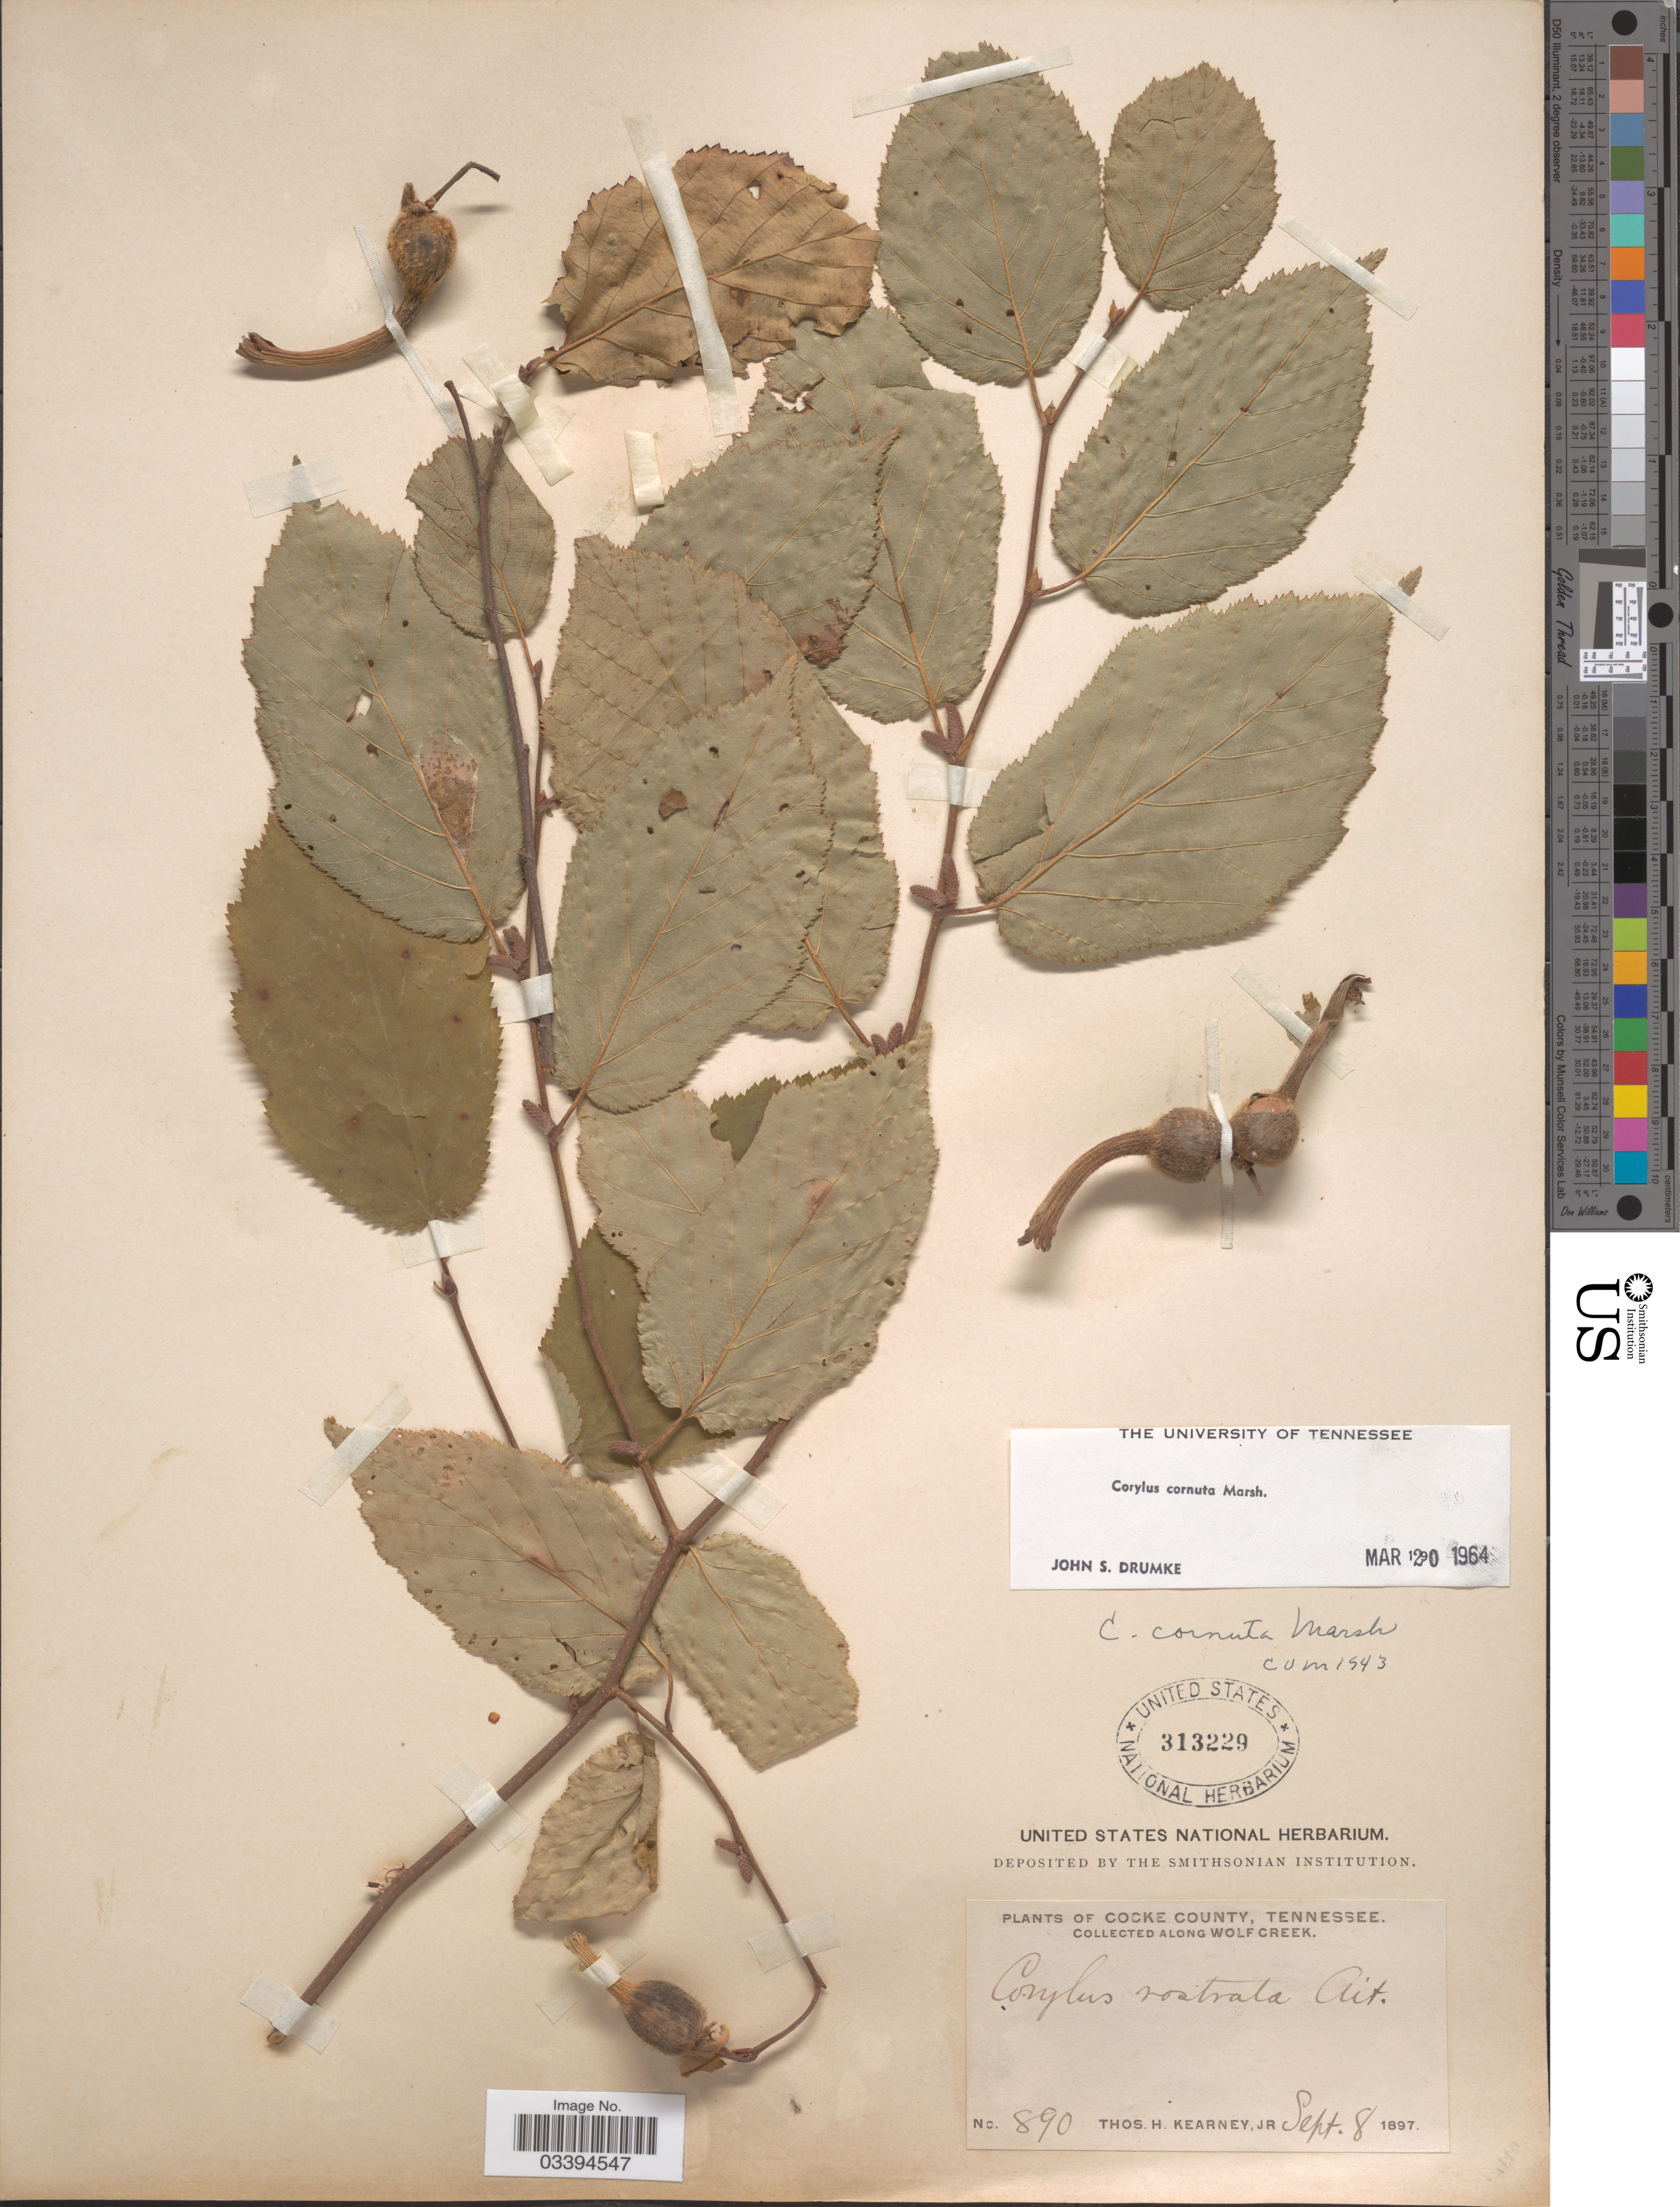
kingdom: Plantae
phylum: Tracheophyta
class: Magnoliopsida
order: Fagales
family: Betulaceae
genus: Corylus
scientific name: Corylus cornuta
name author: Marshall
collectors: T. H. Kearney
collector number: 890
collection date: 1897-09-08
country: United States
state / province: Tennessee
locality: Cocke County, along Wolf Creek.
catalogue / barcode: US 313229